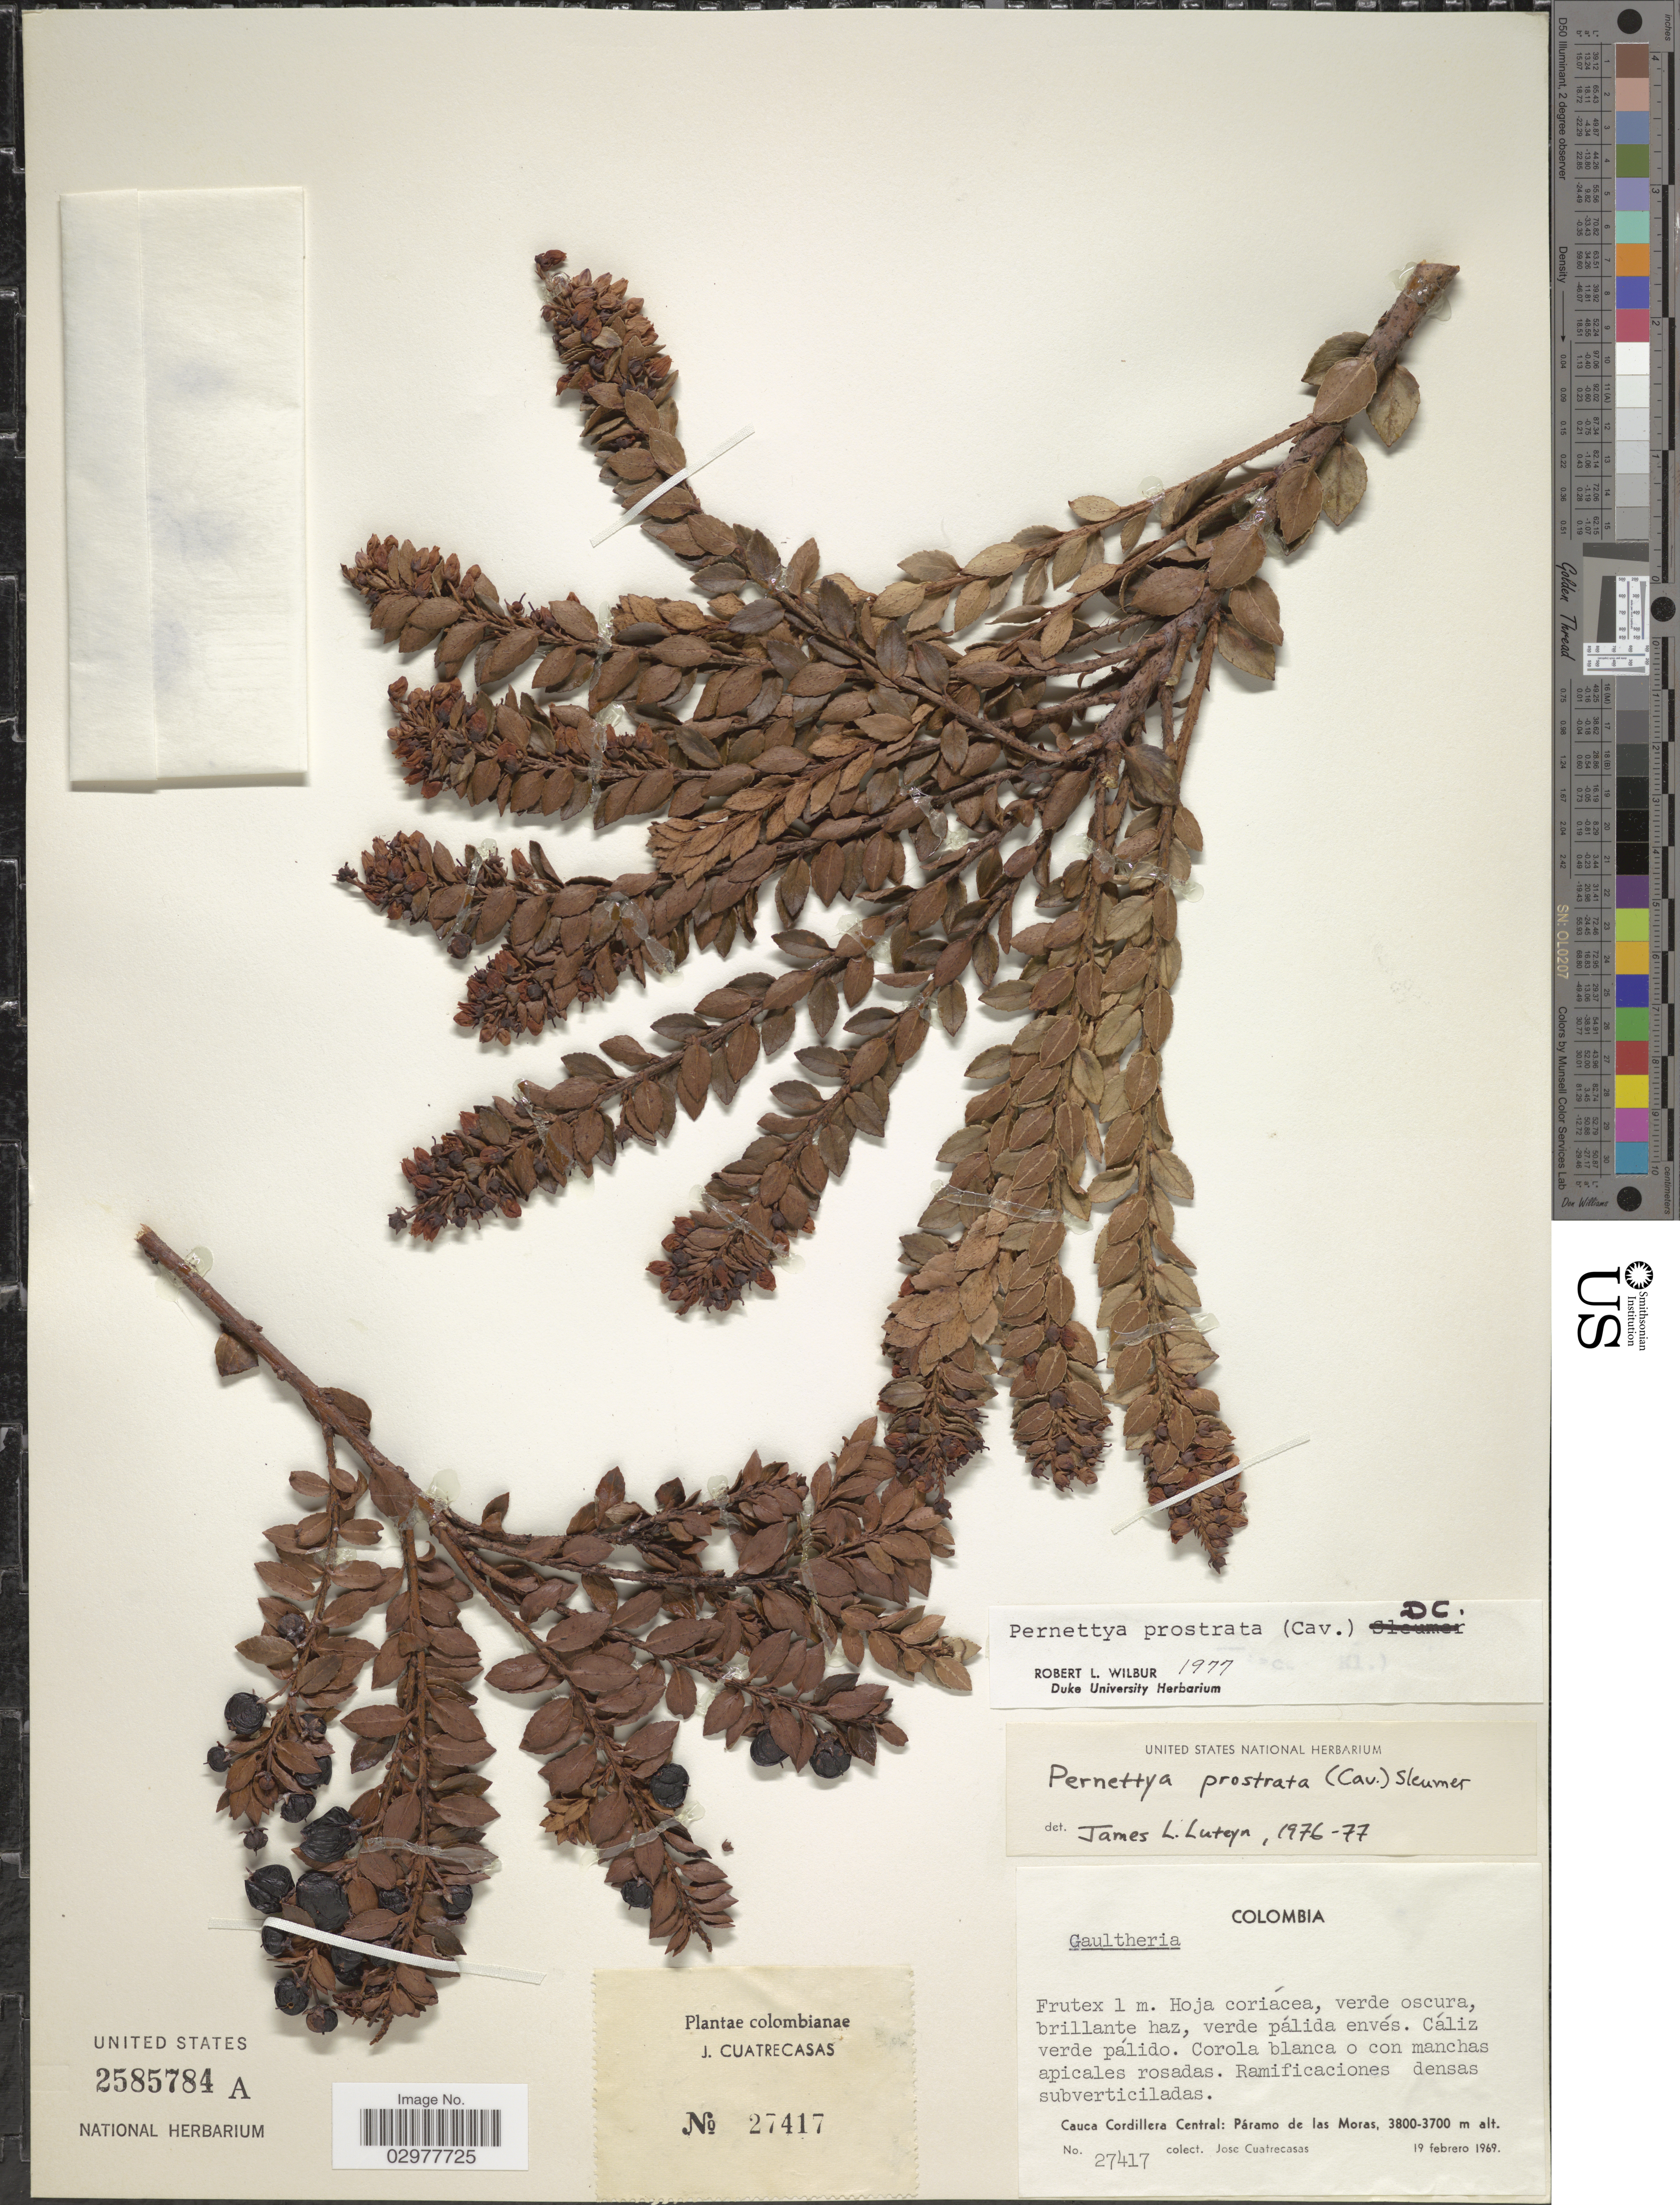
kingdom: Plantae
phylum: Tracheophyta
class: Magnoliopsida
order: Ericales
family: Ericaceae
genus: Pernettya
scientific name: Pernettya prostrata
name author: (Cav.) DC.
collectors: J. Cuatrecasas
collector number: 27417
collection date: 1969-02-19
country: Colombia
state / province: Cauca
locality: Cauca Cordillera Central: Páramo de las Moras.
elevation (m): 3700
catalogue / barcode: US 2585784A